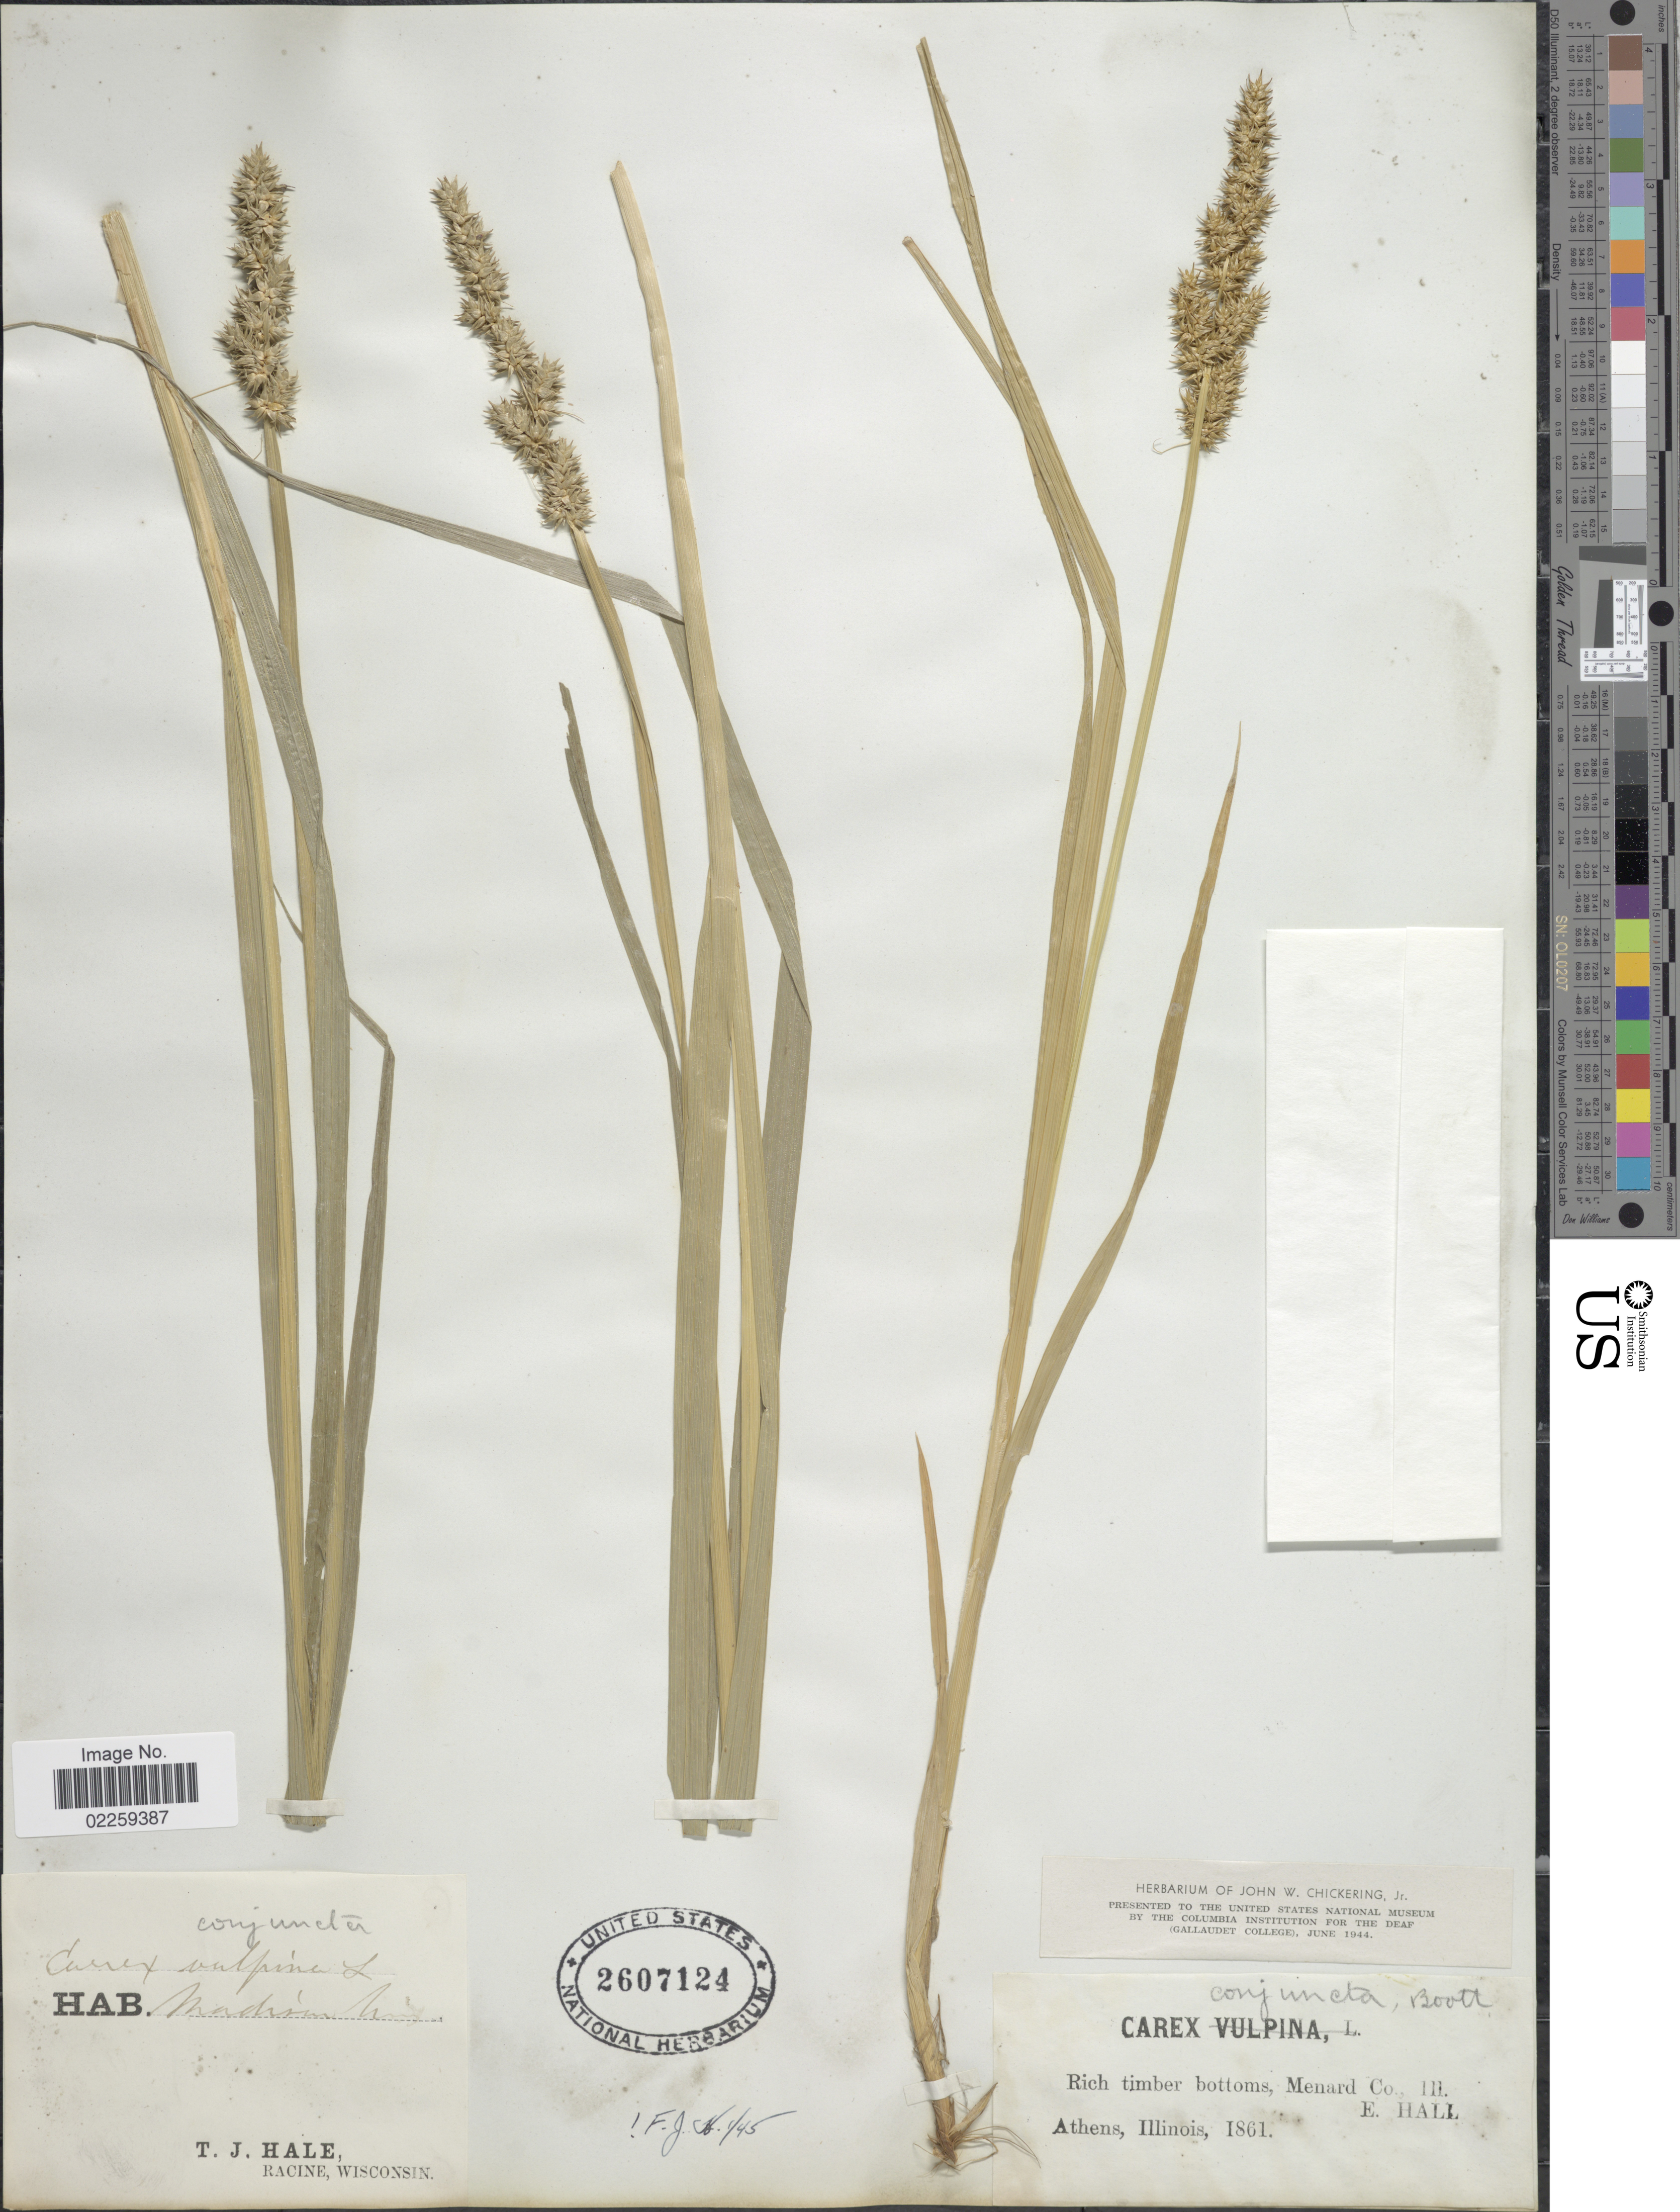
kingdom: Plantae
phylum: Tracheophyta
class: Liliopsida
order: Poales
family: Cyperaceae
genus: Carex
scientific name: Carex conjuncta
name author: Boott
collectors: T. Hale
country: United States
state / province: Wisconsin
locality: Madison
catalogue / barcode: US 2607124